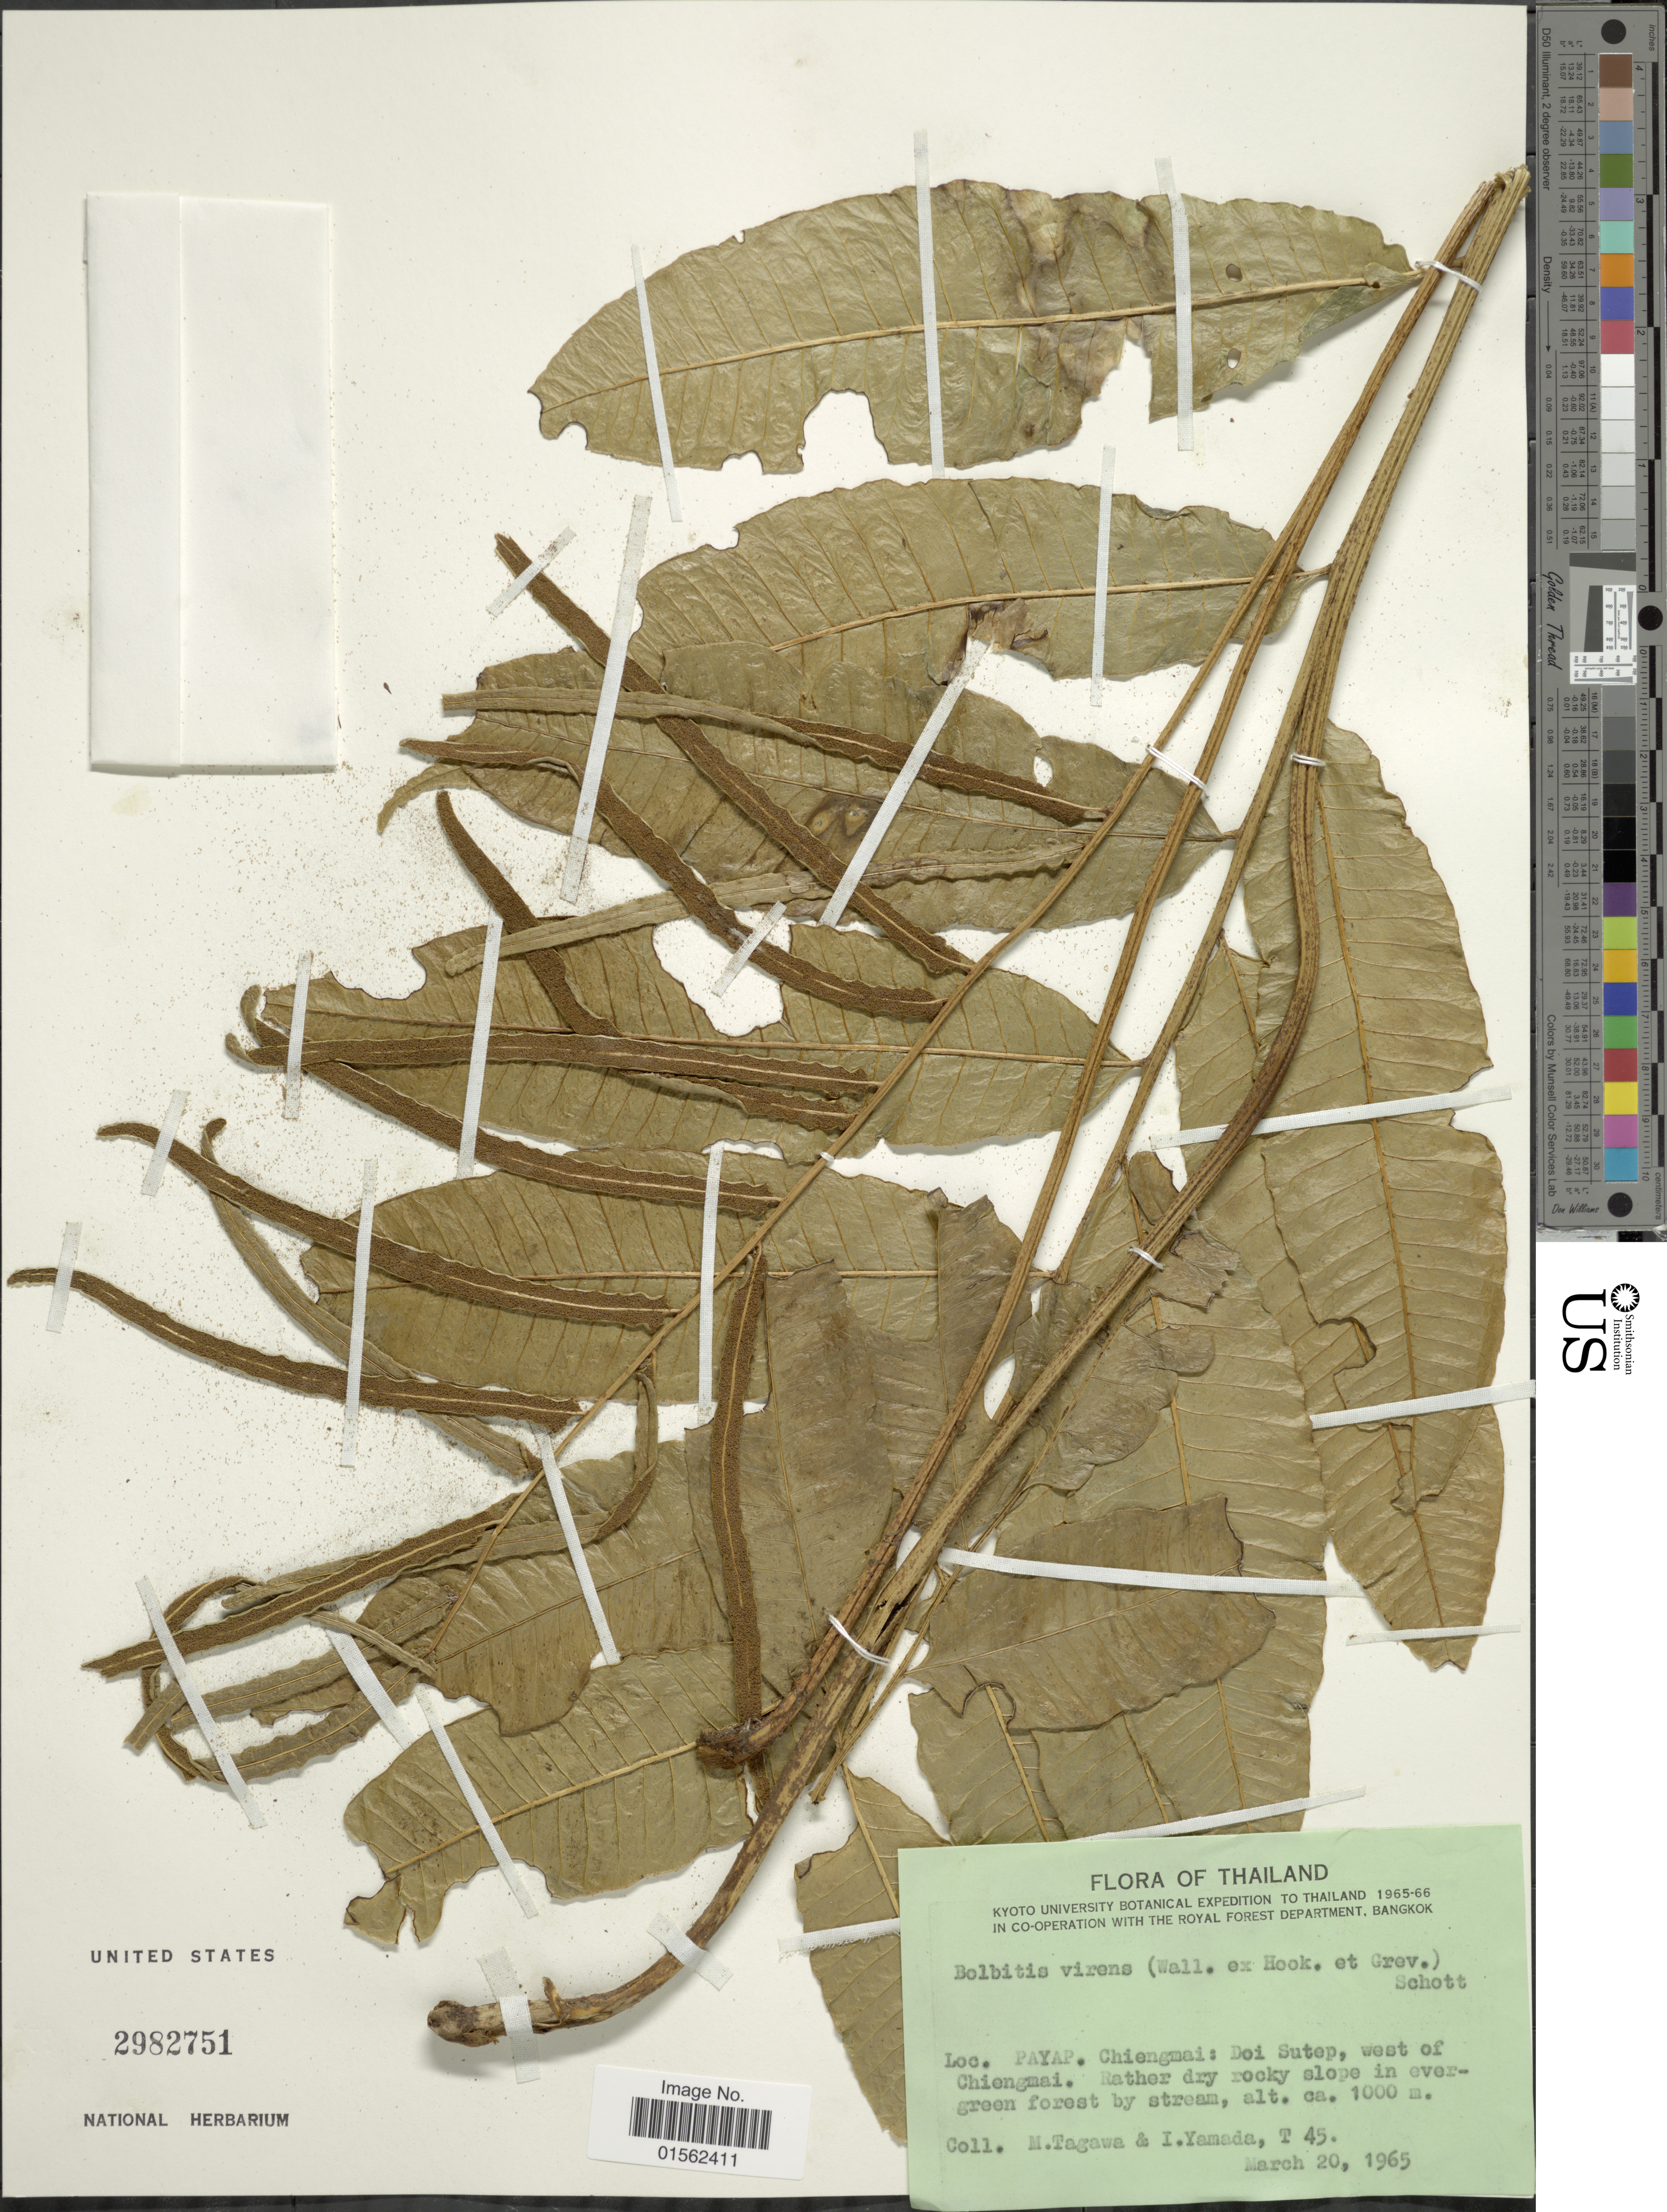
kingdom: Plantae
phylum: Tracheophyta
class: Polypodiopsida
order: Polypodiales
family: Dryopteridaceae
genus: Bolbitis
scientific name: Bolbitis virens var. virens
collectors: M. Tagawa & I. Yamada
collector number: T45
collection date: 1965-03-20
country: Thailand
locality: Thailand, Payap, Chiengmai,Doi Sutep, west of Chiengmai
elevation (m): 1000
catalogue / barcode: US 2982751